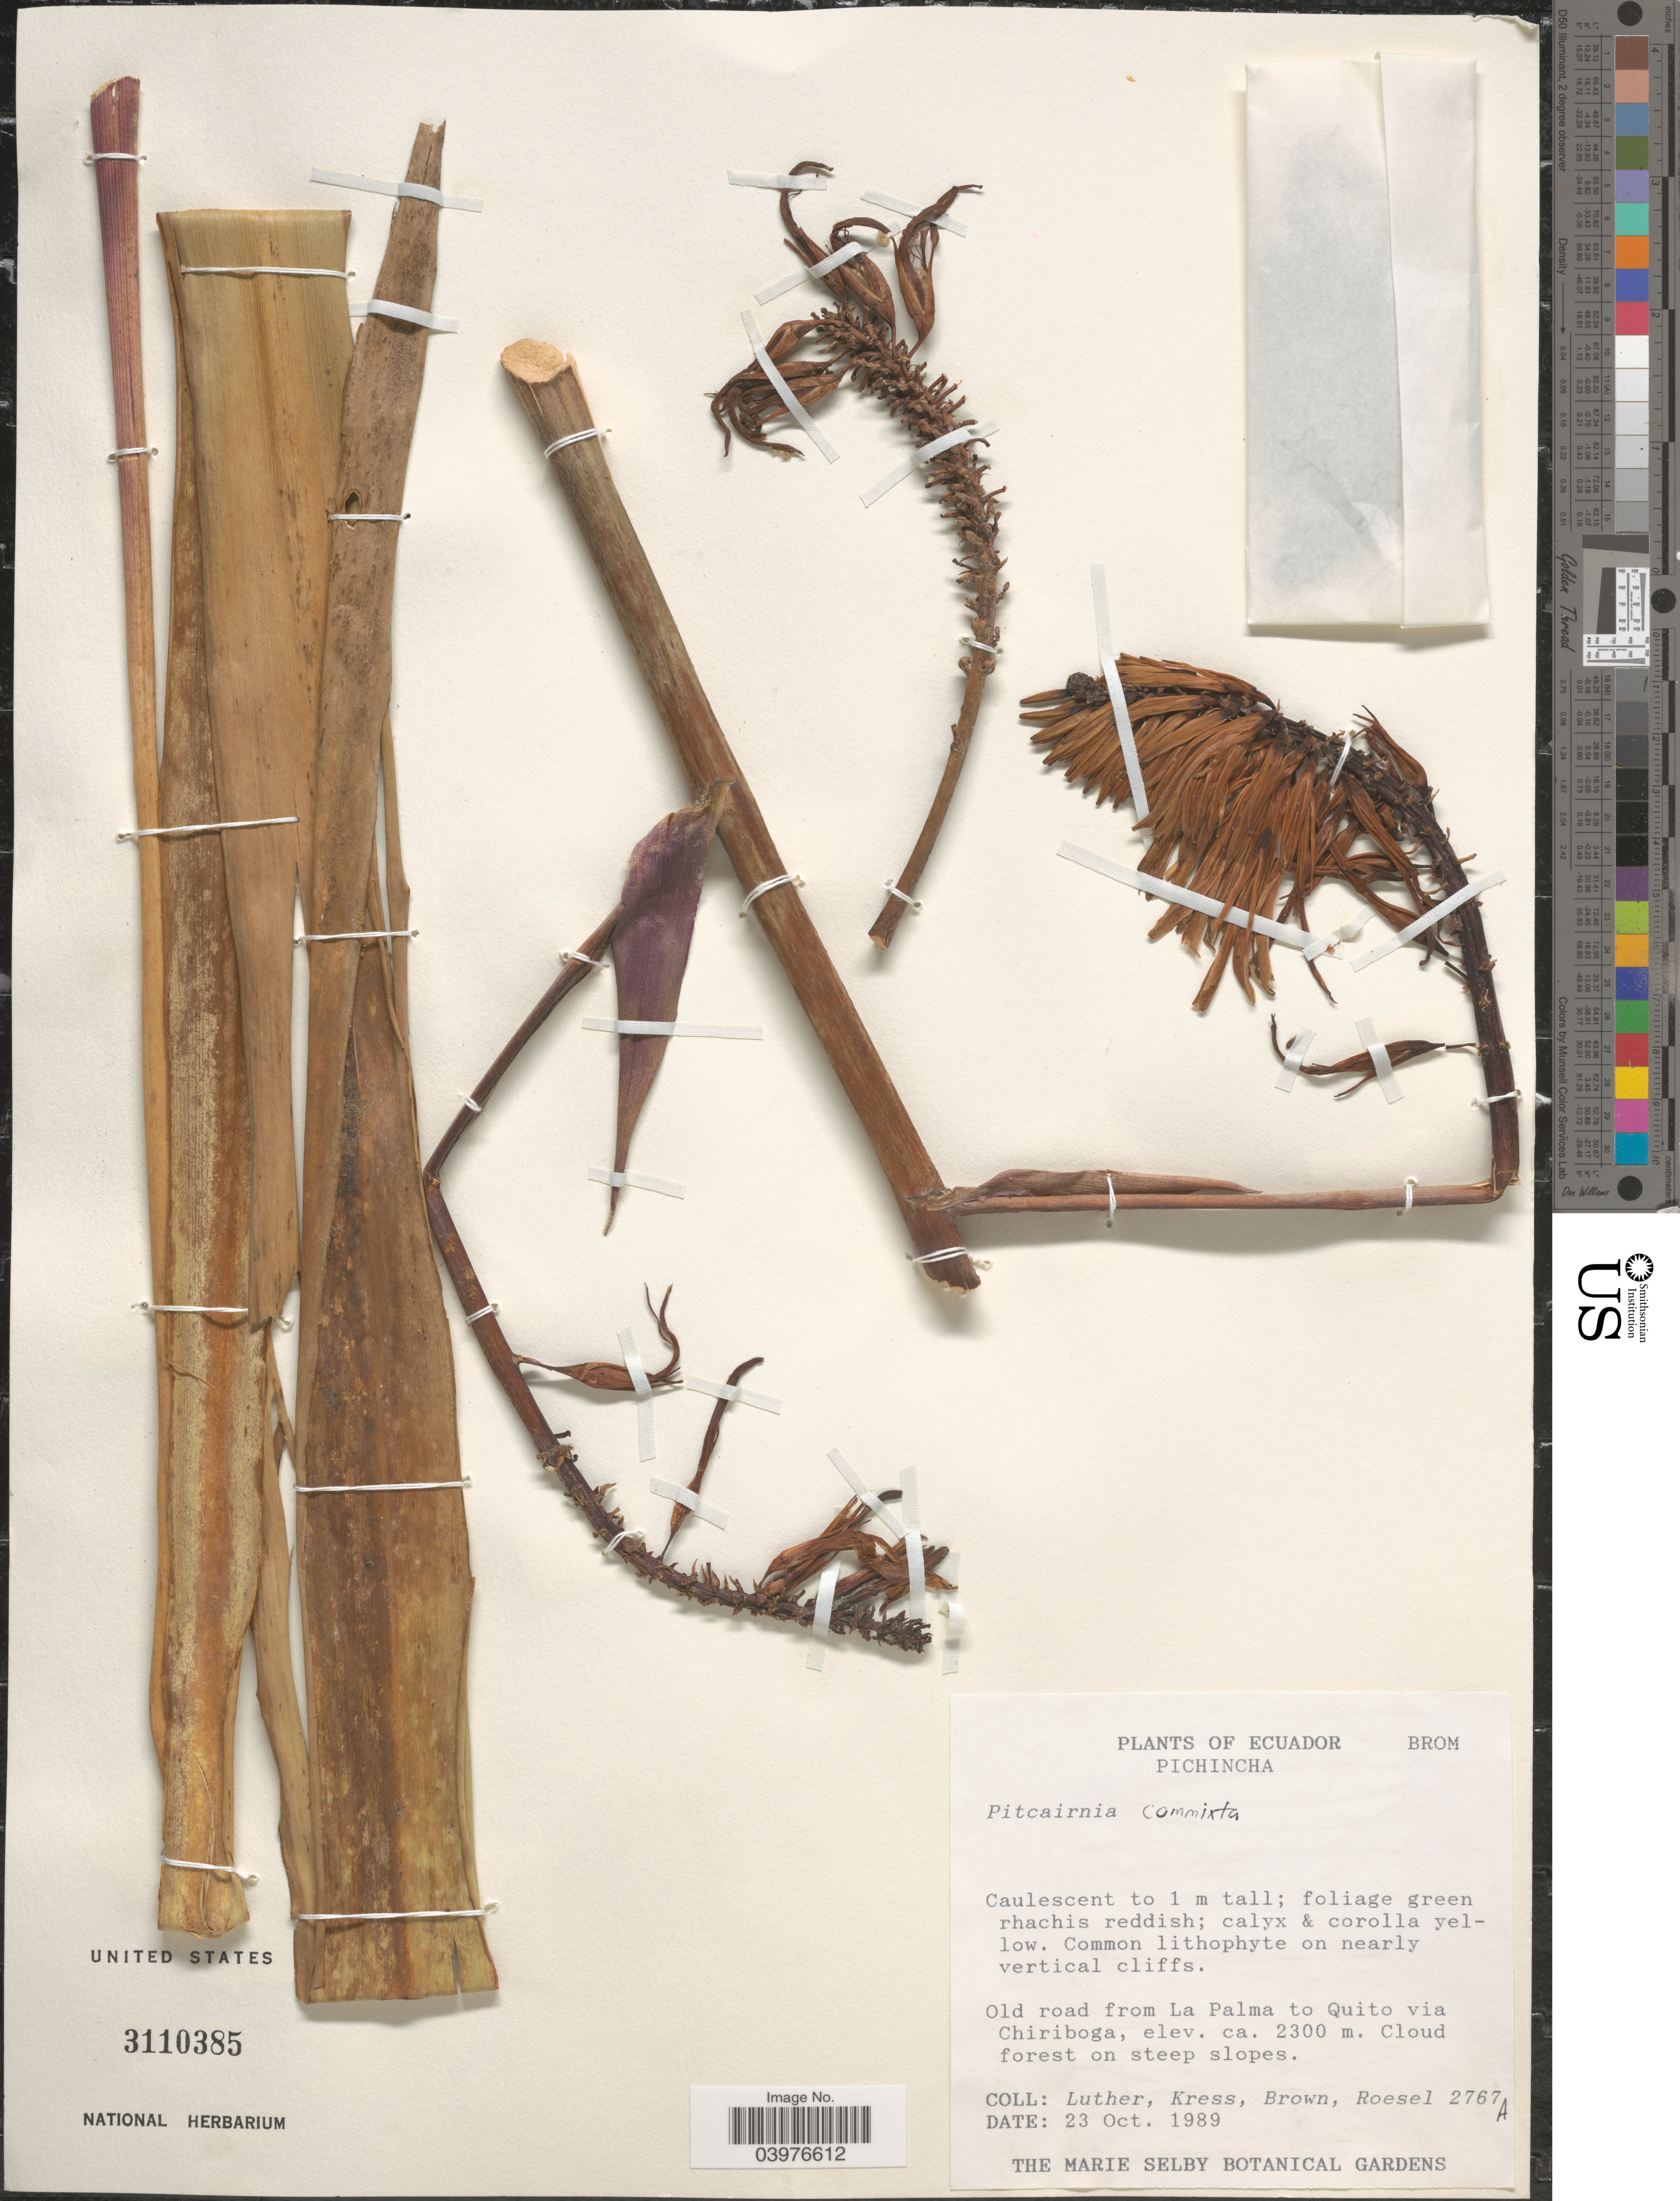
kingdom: Plantae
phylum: Tracheophyta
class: Liliopsida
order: Poales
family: Bromeliaceae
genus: Pitcairnia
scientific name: Pitcairnia sp.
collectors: -- Luther, -- Kress, -- Brown & Roesel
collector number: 2767A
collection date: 1989-10-23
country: Ecuador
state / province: Pichincha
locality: Old road from La Palma to Quito via Chiriboga.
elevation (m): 2300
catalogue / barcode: US 3110385